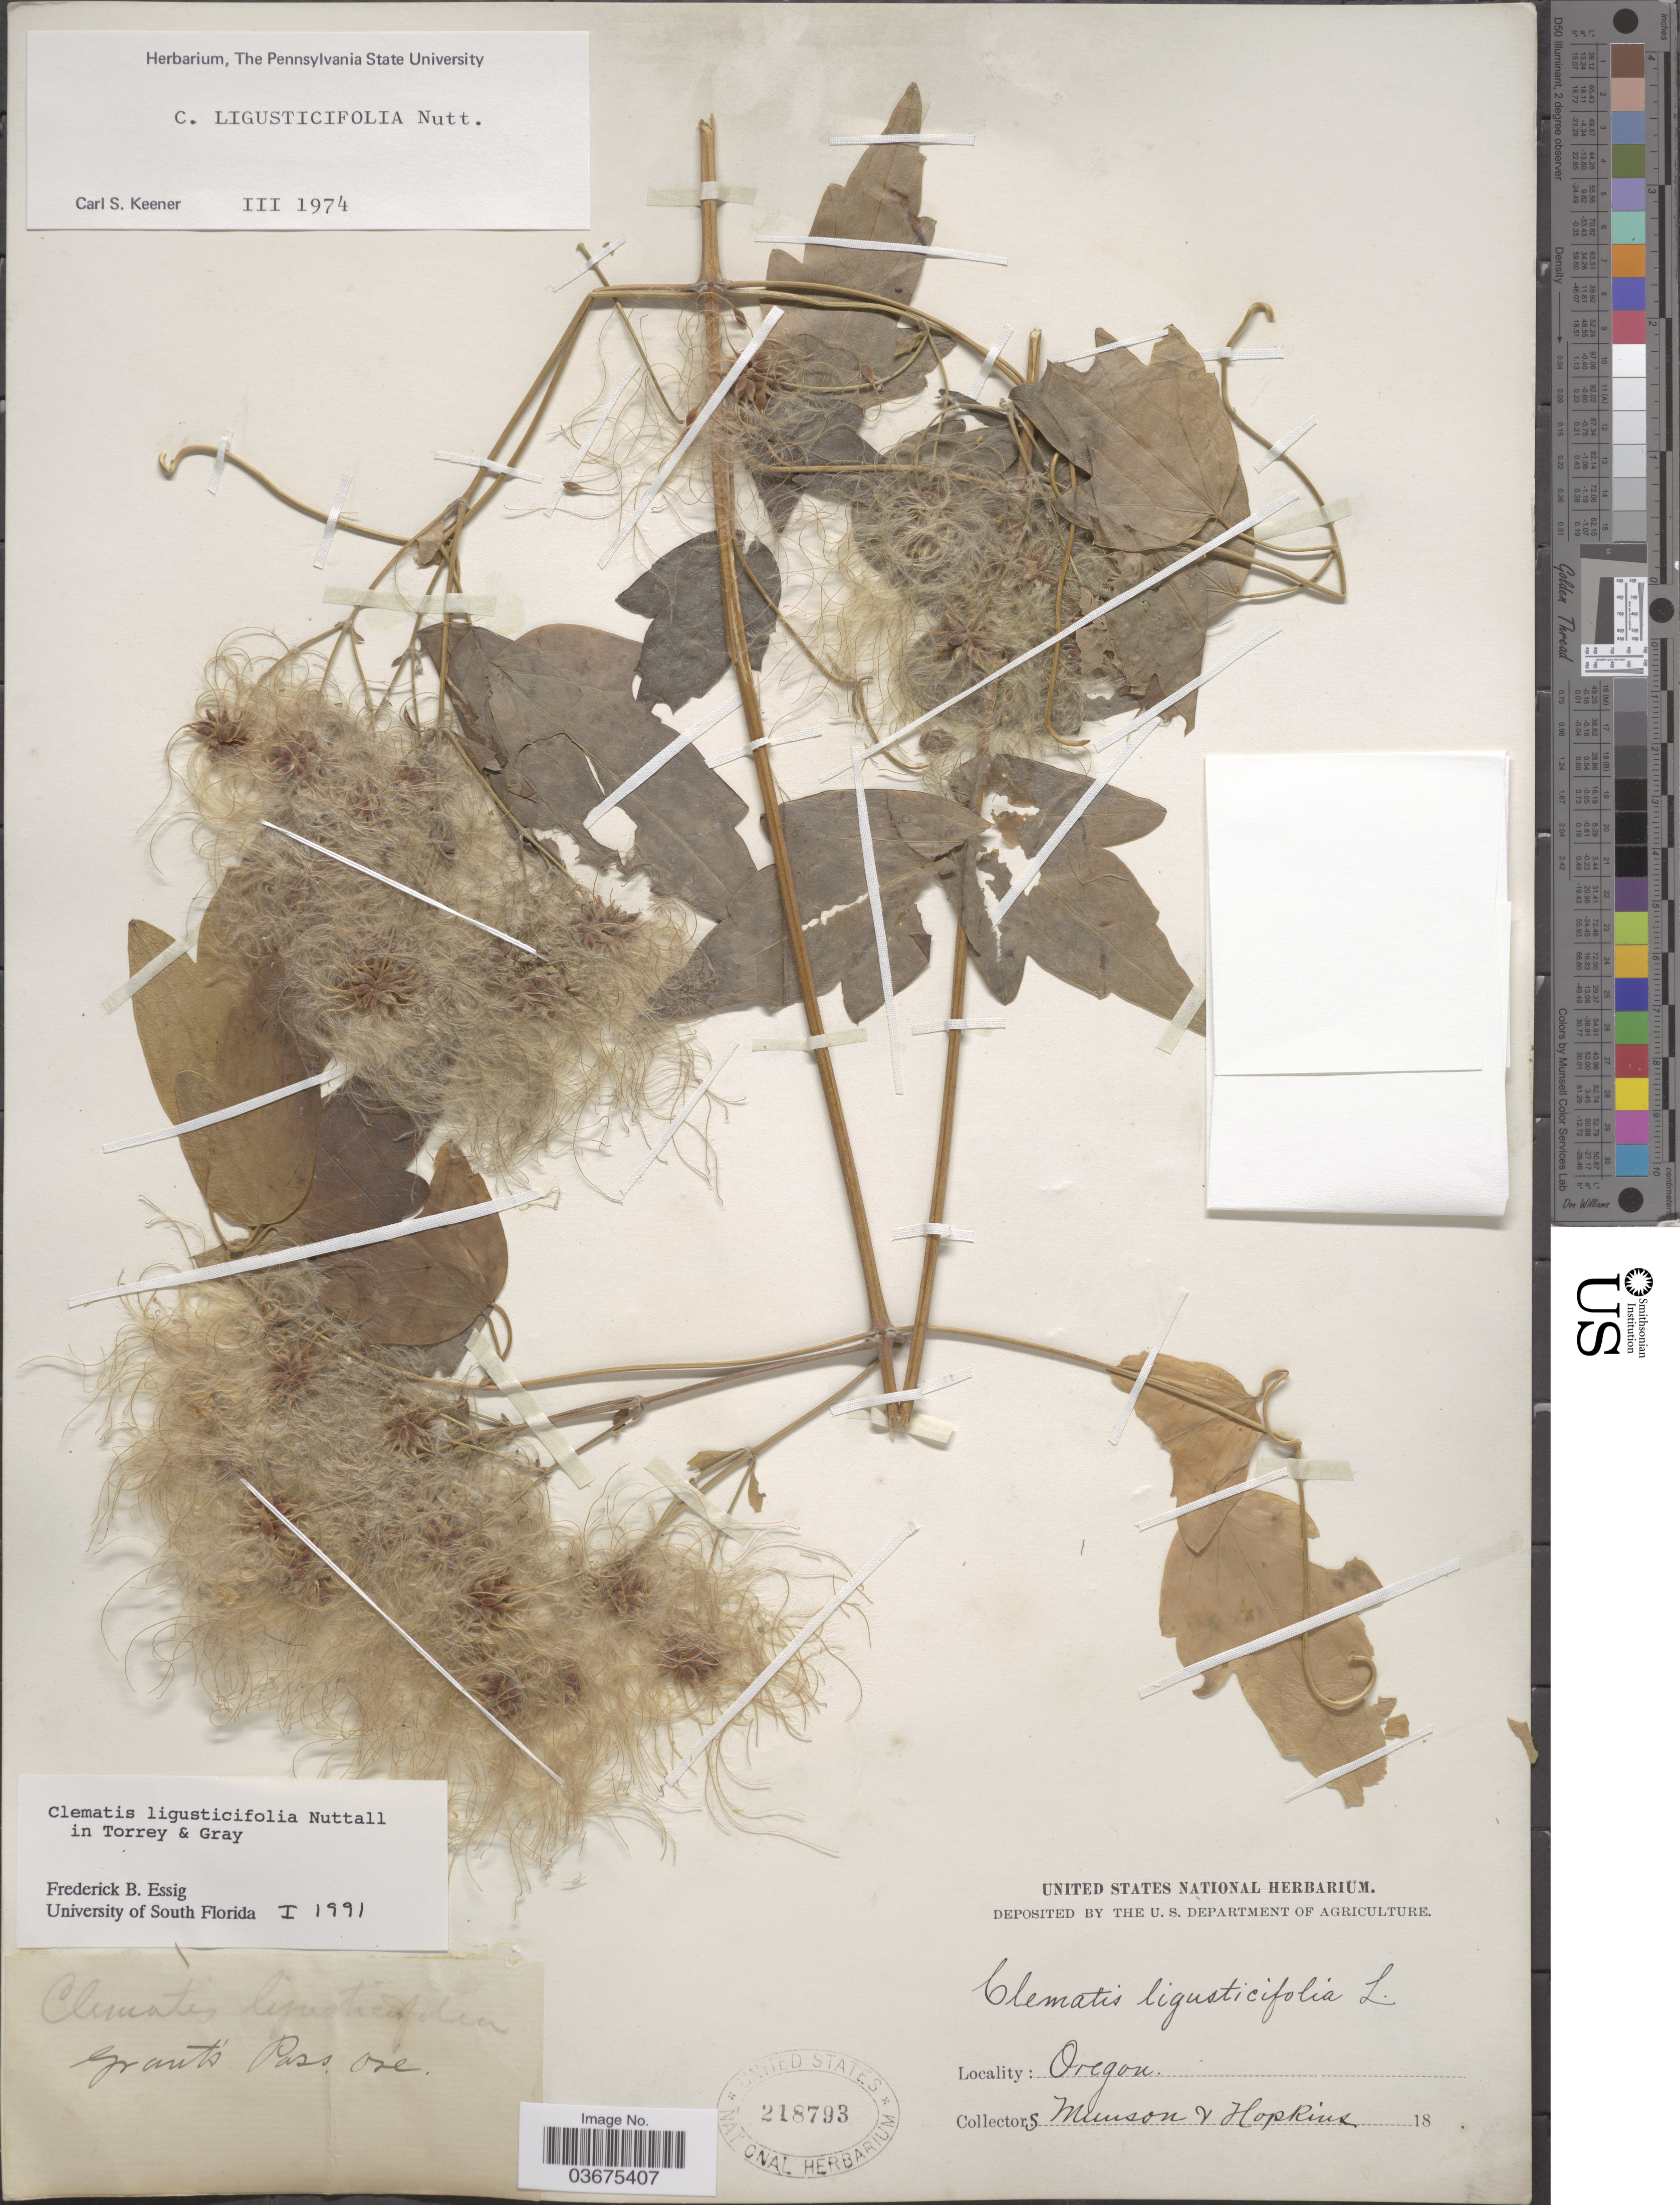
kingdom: Plantae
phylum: Tracheophyta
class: Magnoliopsida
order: Ranunculales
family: Ranunculaceae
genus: Clematis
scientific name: Clematis ligusticifolia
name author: Nutt.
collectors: -. Munson & -- Hopkins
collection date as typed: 18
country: United States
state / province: Oregon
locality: Grant's Pass.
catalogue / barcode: US 218793